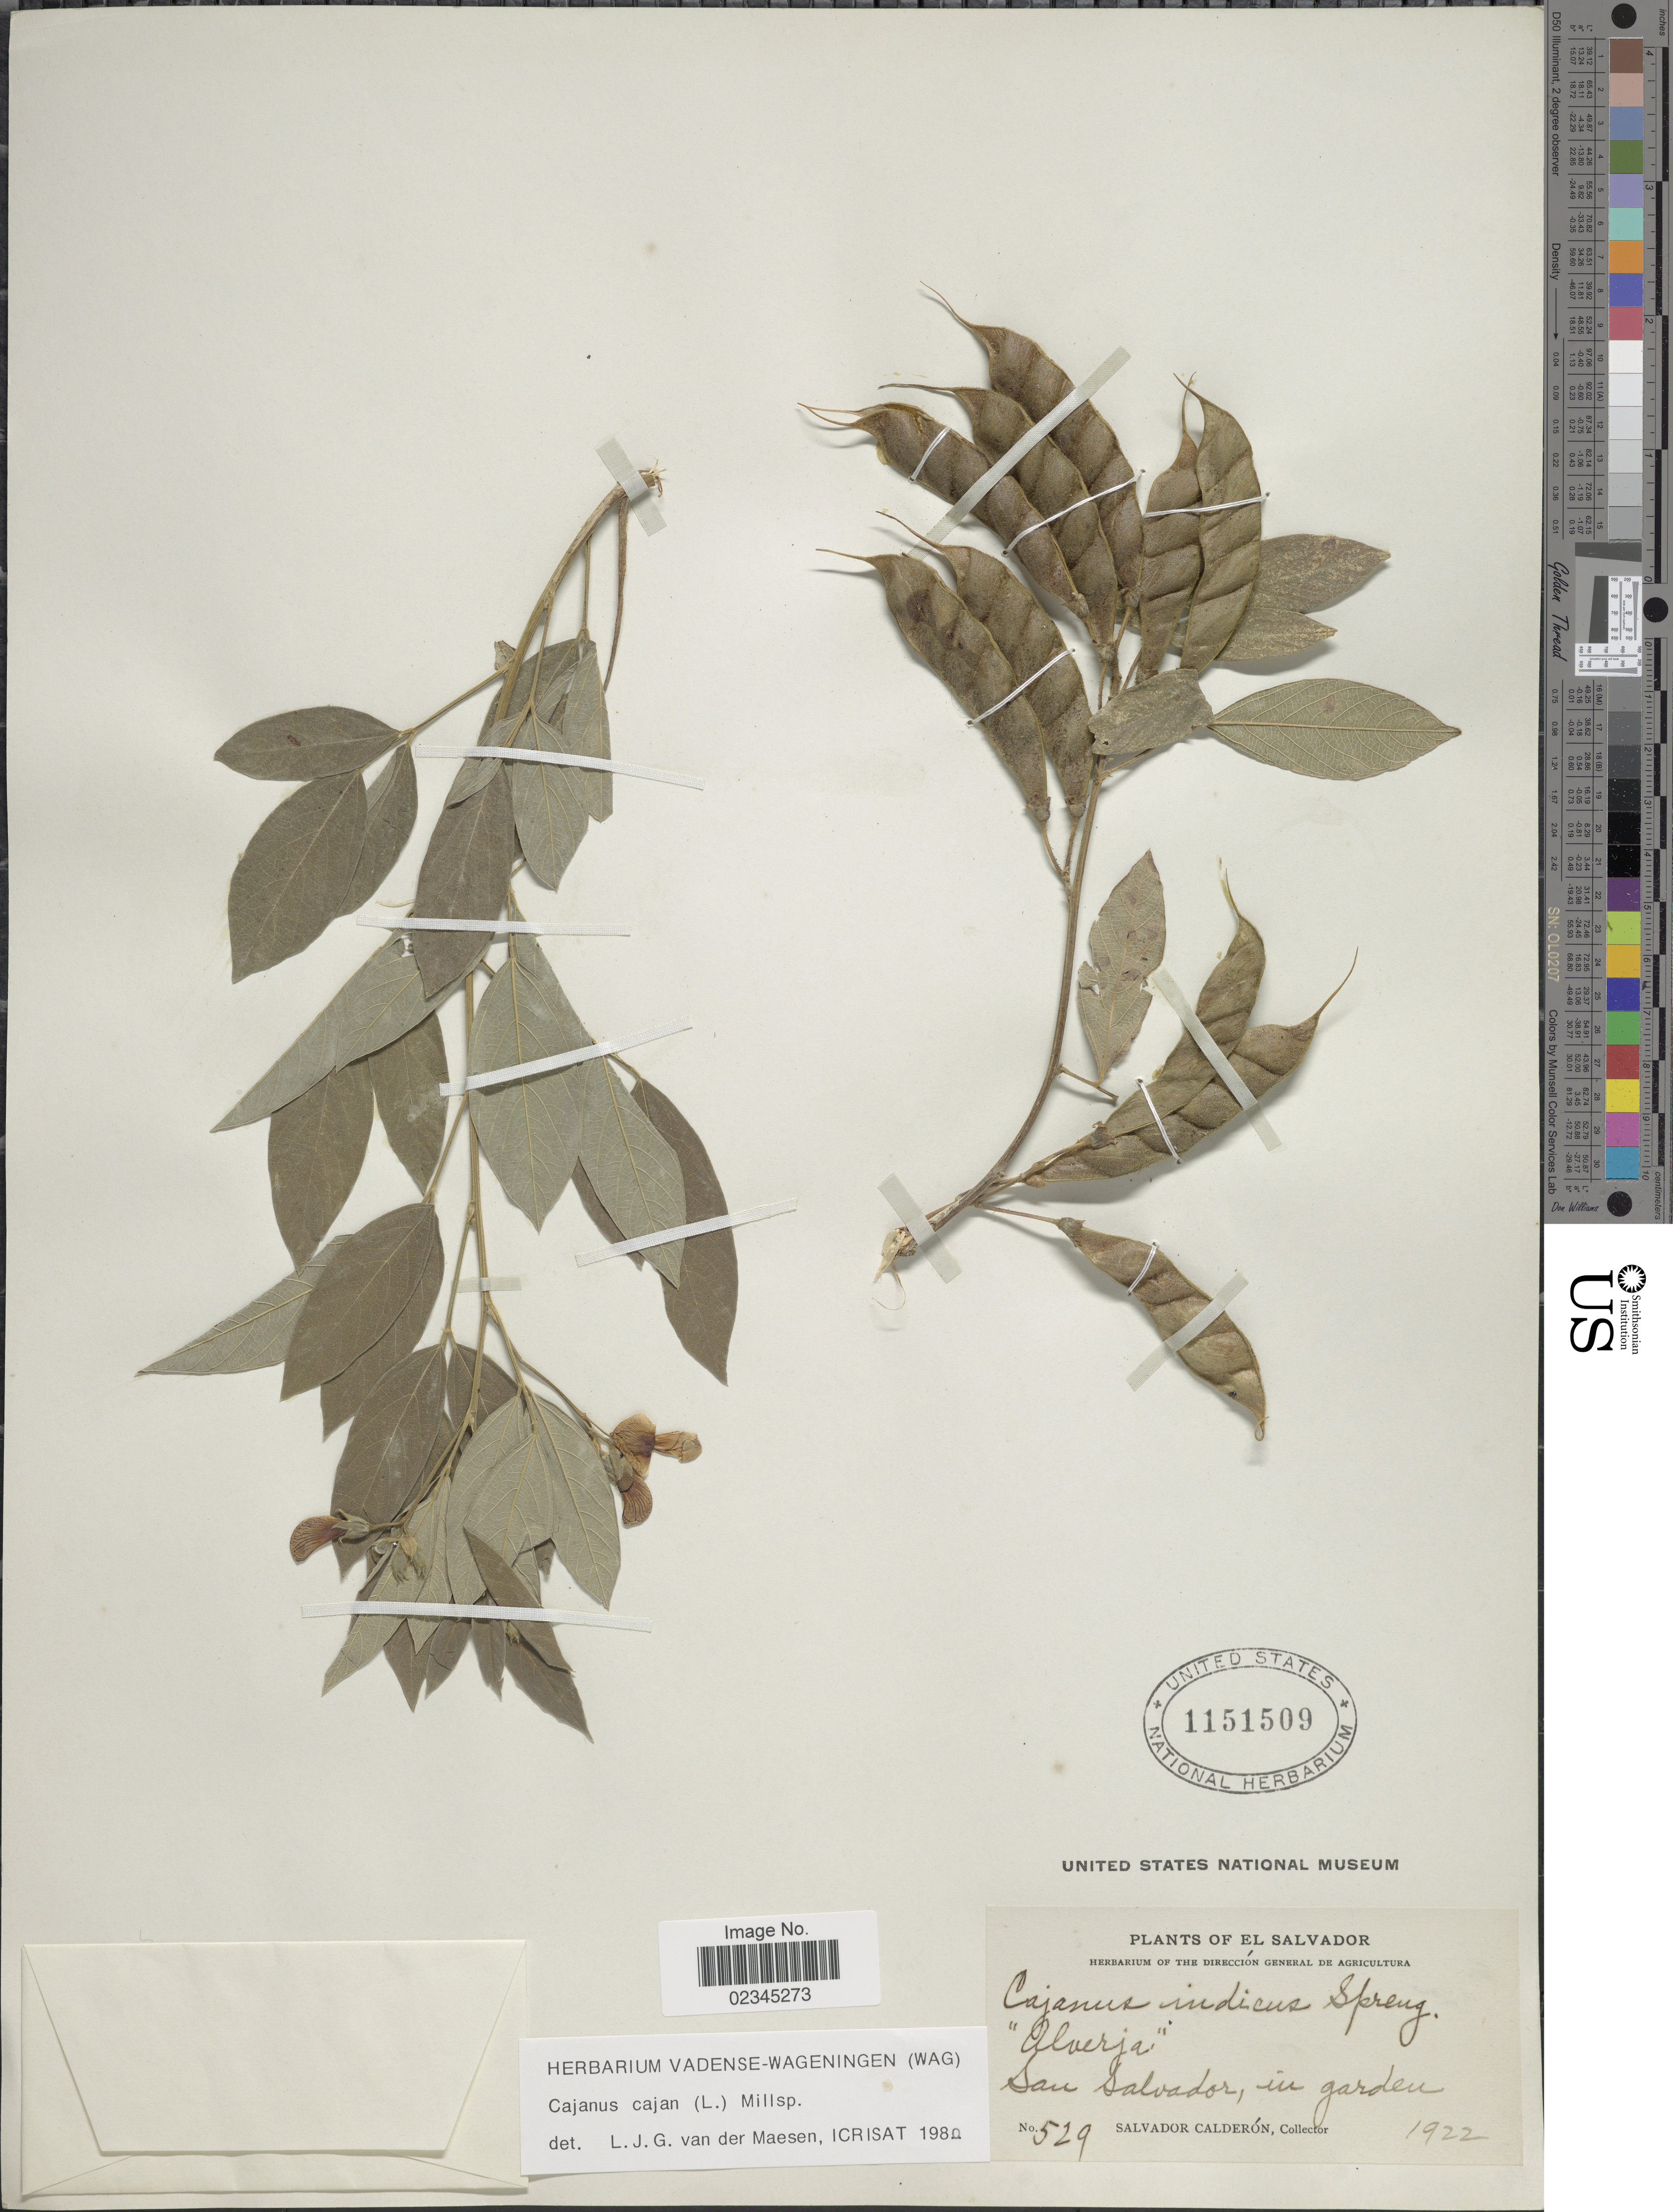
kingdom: Plantae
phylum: Tracheophyta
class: Magnoliopsida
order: Fabales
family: Fabaceae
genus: Cajanus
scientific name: Cajanus cajan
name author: (L.) Huth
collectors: S. Calderón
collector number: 529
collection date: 1922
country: El Salvador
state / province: San Salvador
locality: In garden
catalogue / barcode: US 1151509